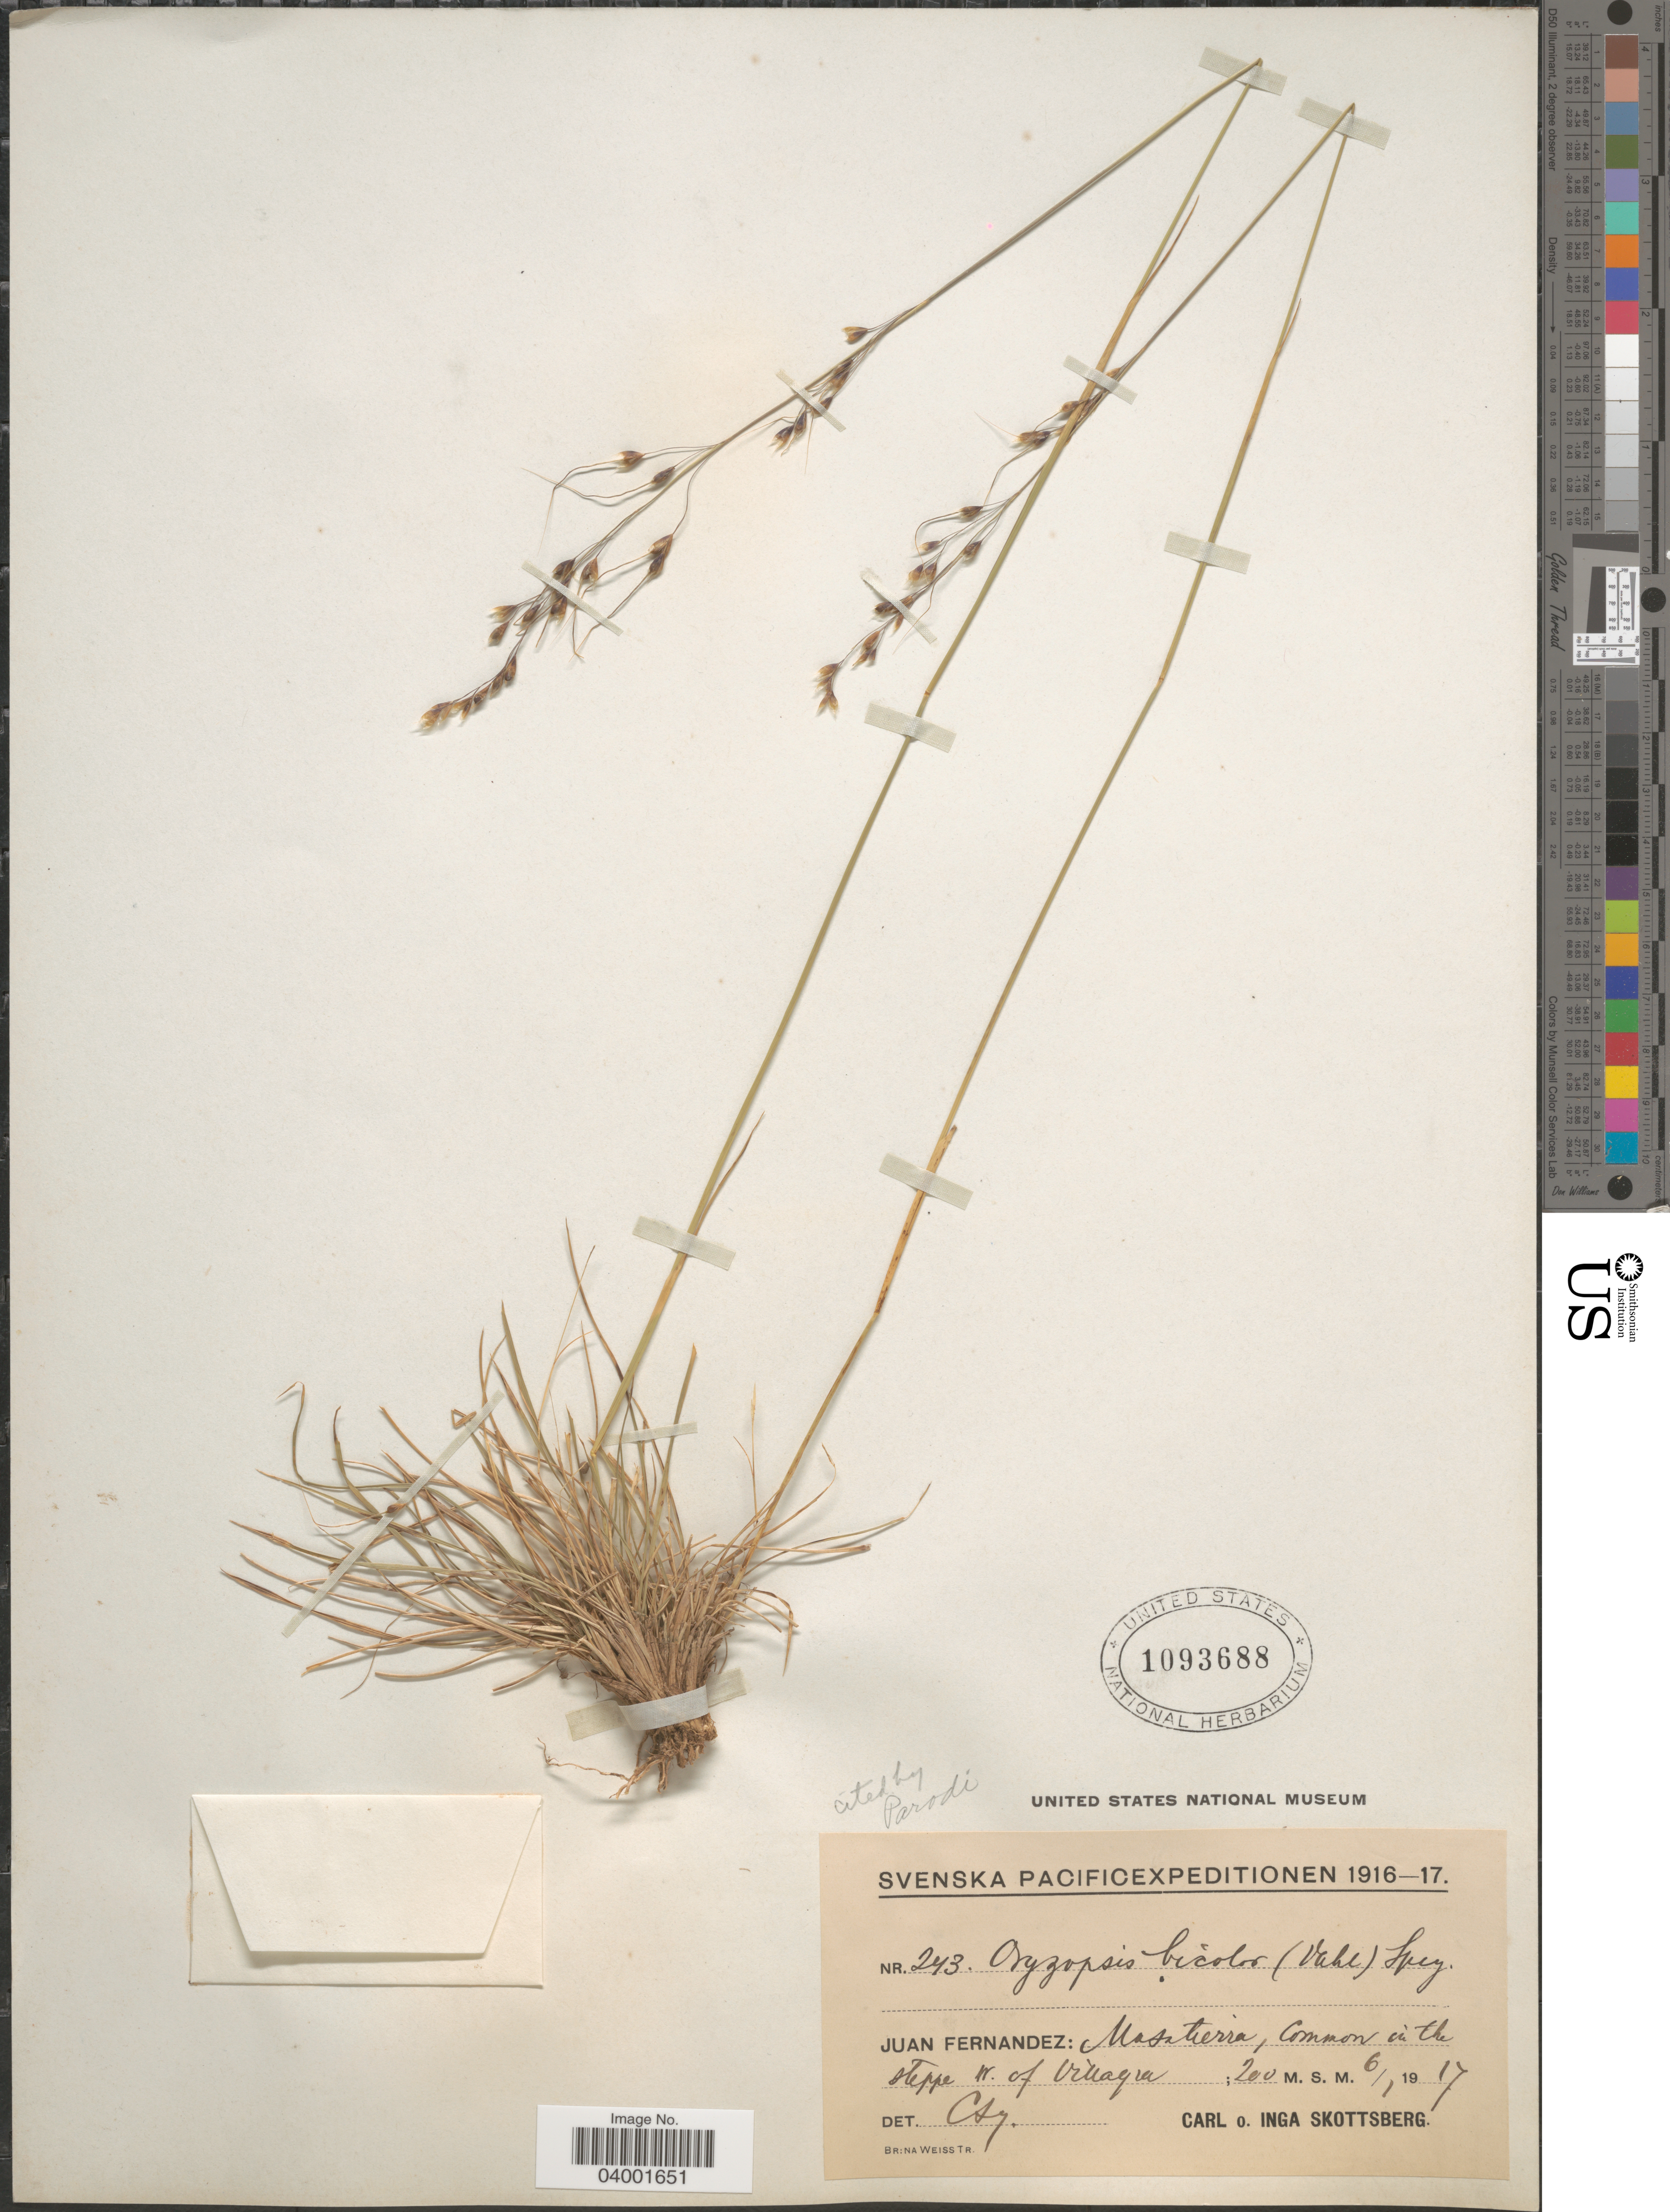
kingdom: Plantae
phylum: Tracheophyta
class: Liliopsida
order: Poales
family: Poaceae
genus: Piptochaetium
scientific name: Piptochaetium bicolor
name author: (Vahl) É. Desv.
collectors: C. Skottsberg & I. Skottsberg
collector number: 243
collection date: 1917-01-06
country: Chile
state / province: Valparaíso (V)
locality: Juan Fernandez: Masatierra, in the steppe w. of Villagra.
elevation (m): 200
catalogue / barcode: US 1093688